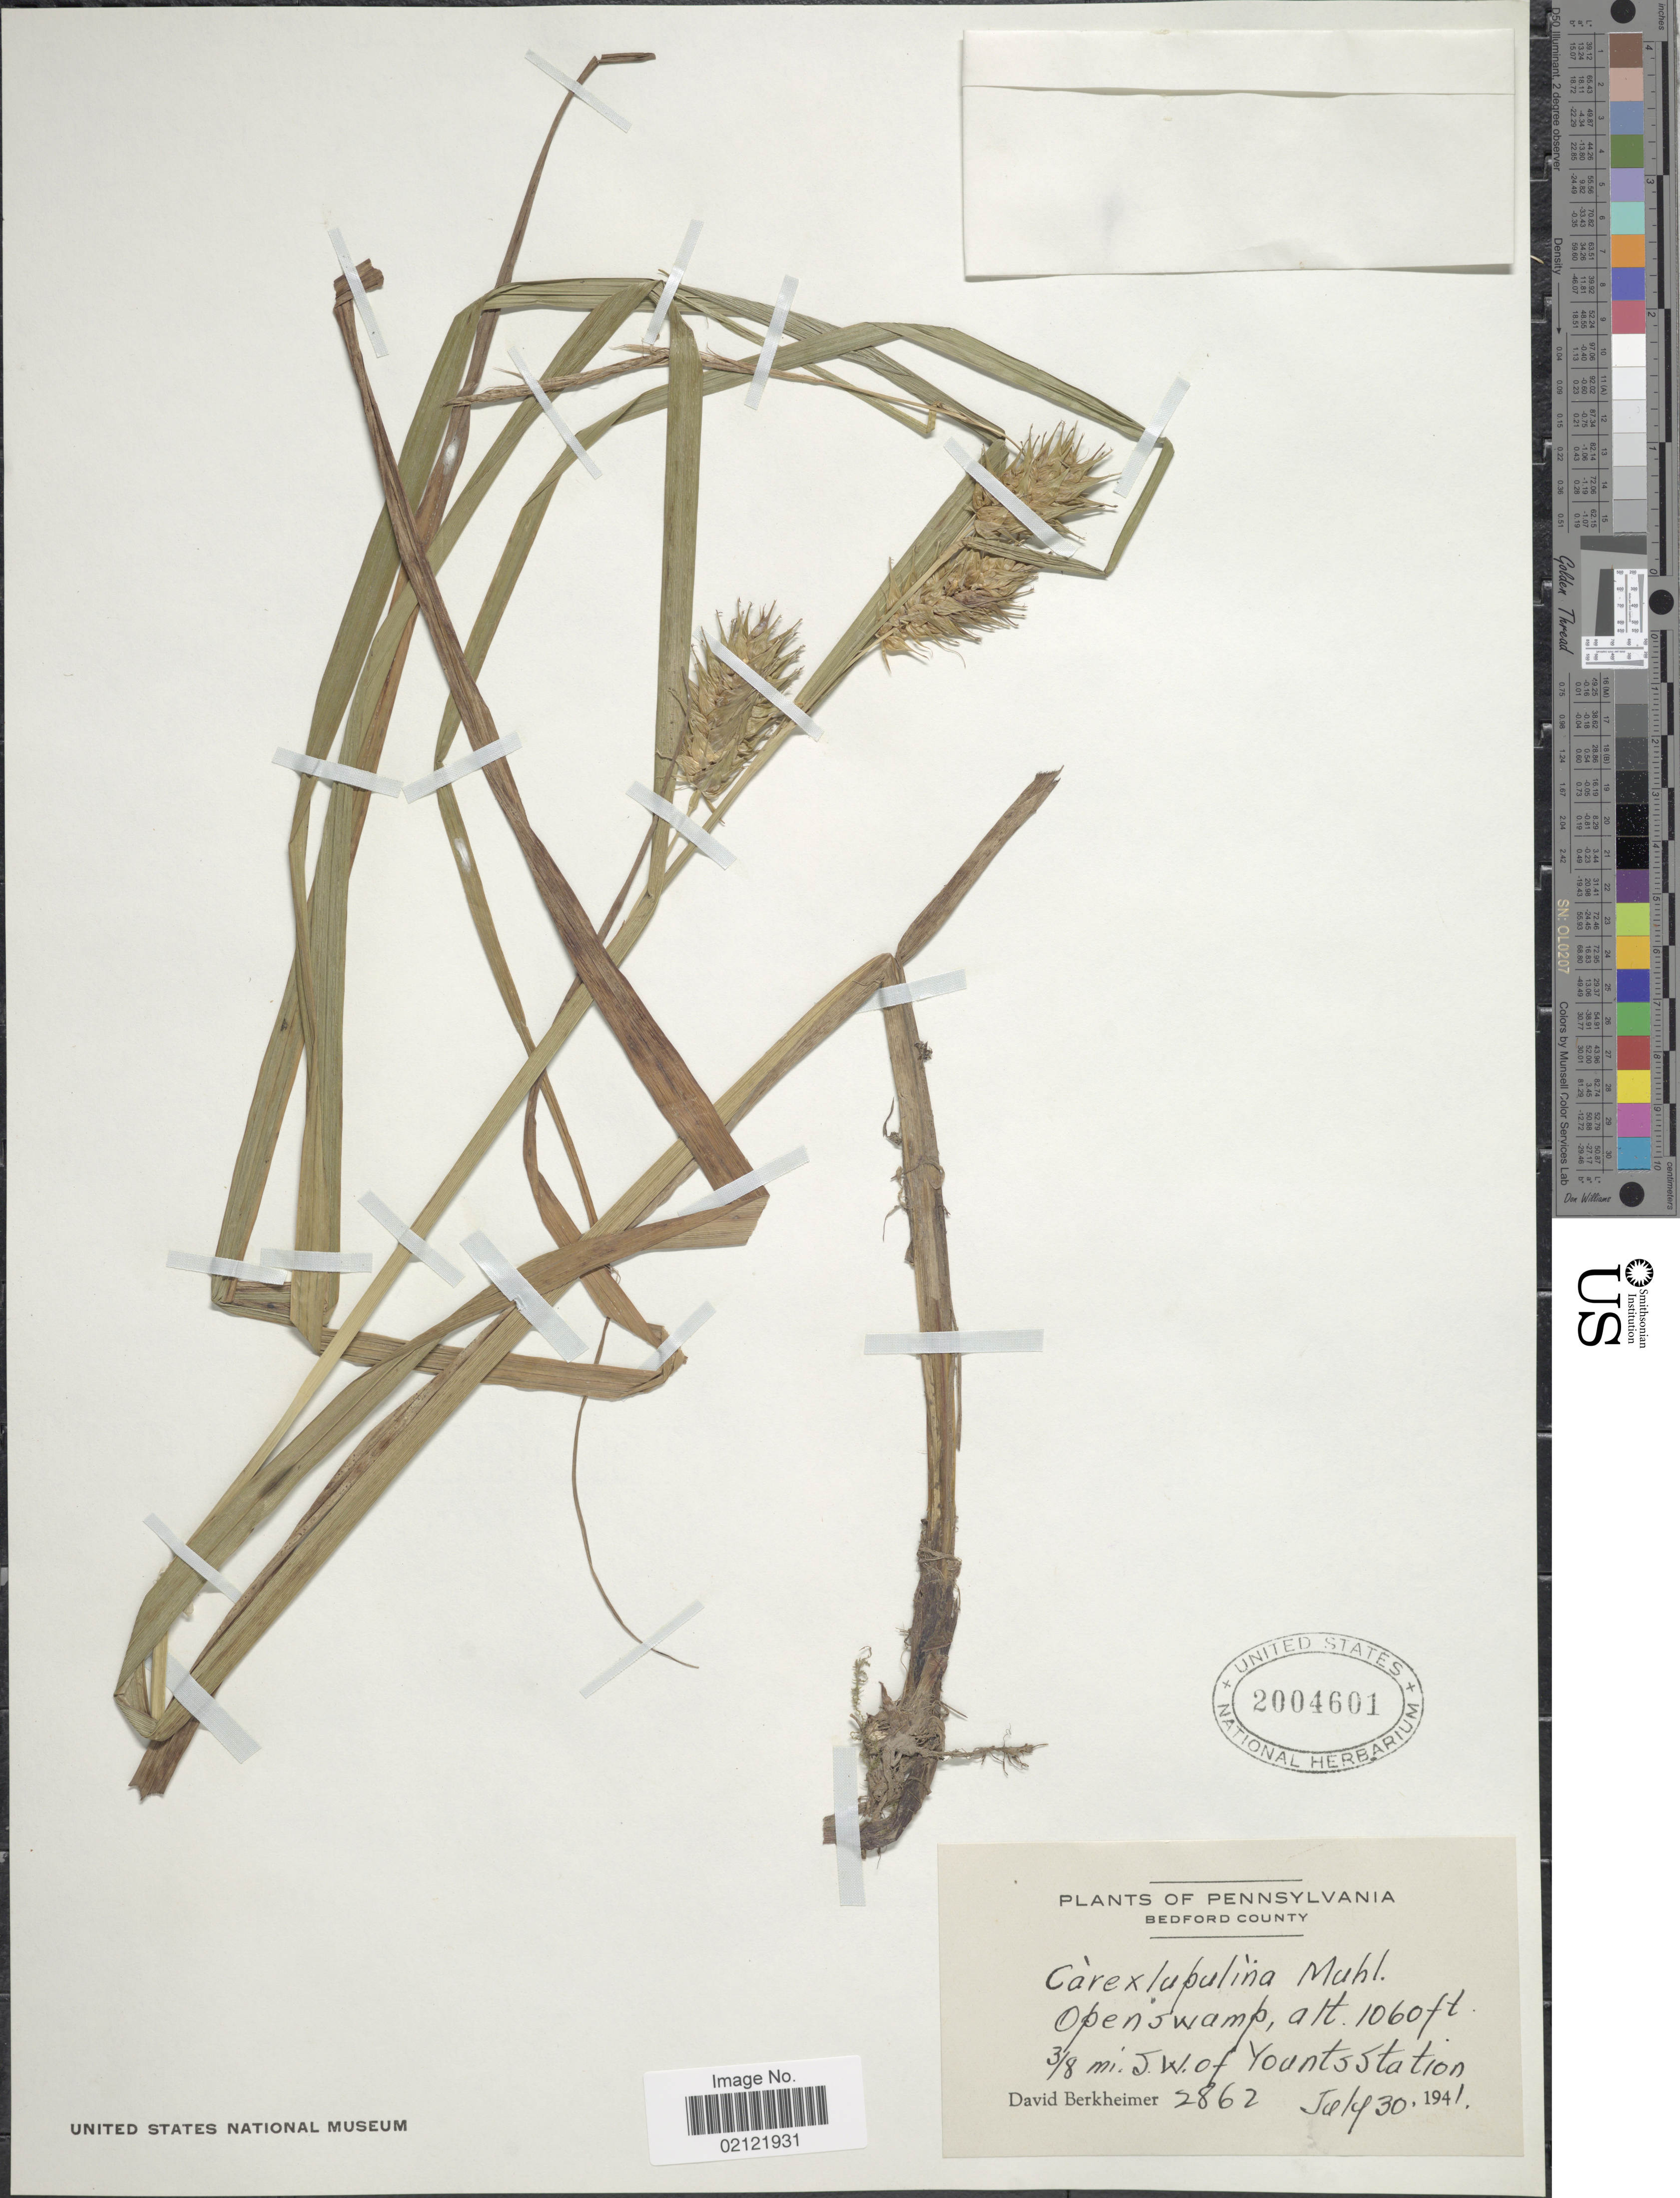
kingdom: Plantae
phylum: Tracheophyta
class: Liliopsida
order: Poales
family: Cyperaceae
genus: Carex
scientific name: Carex lupulina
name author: Muhl. ex Willd.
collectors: D. Berkheimer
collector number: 2862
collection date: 1941-07-30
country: United States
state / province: Pennsylvania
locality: Bedford County. Open swamp, 3/8 mi. S.W. of Younts Station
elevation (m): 323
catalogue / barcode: US 2004601